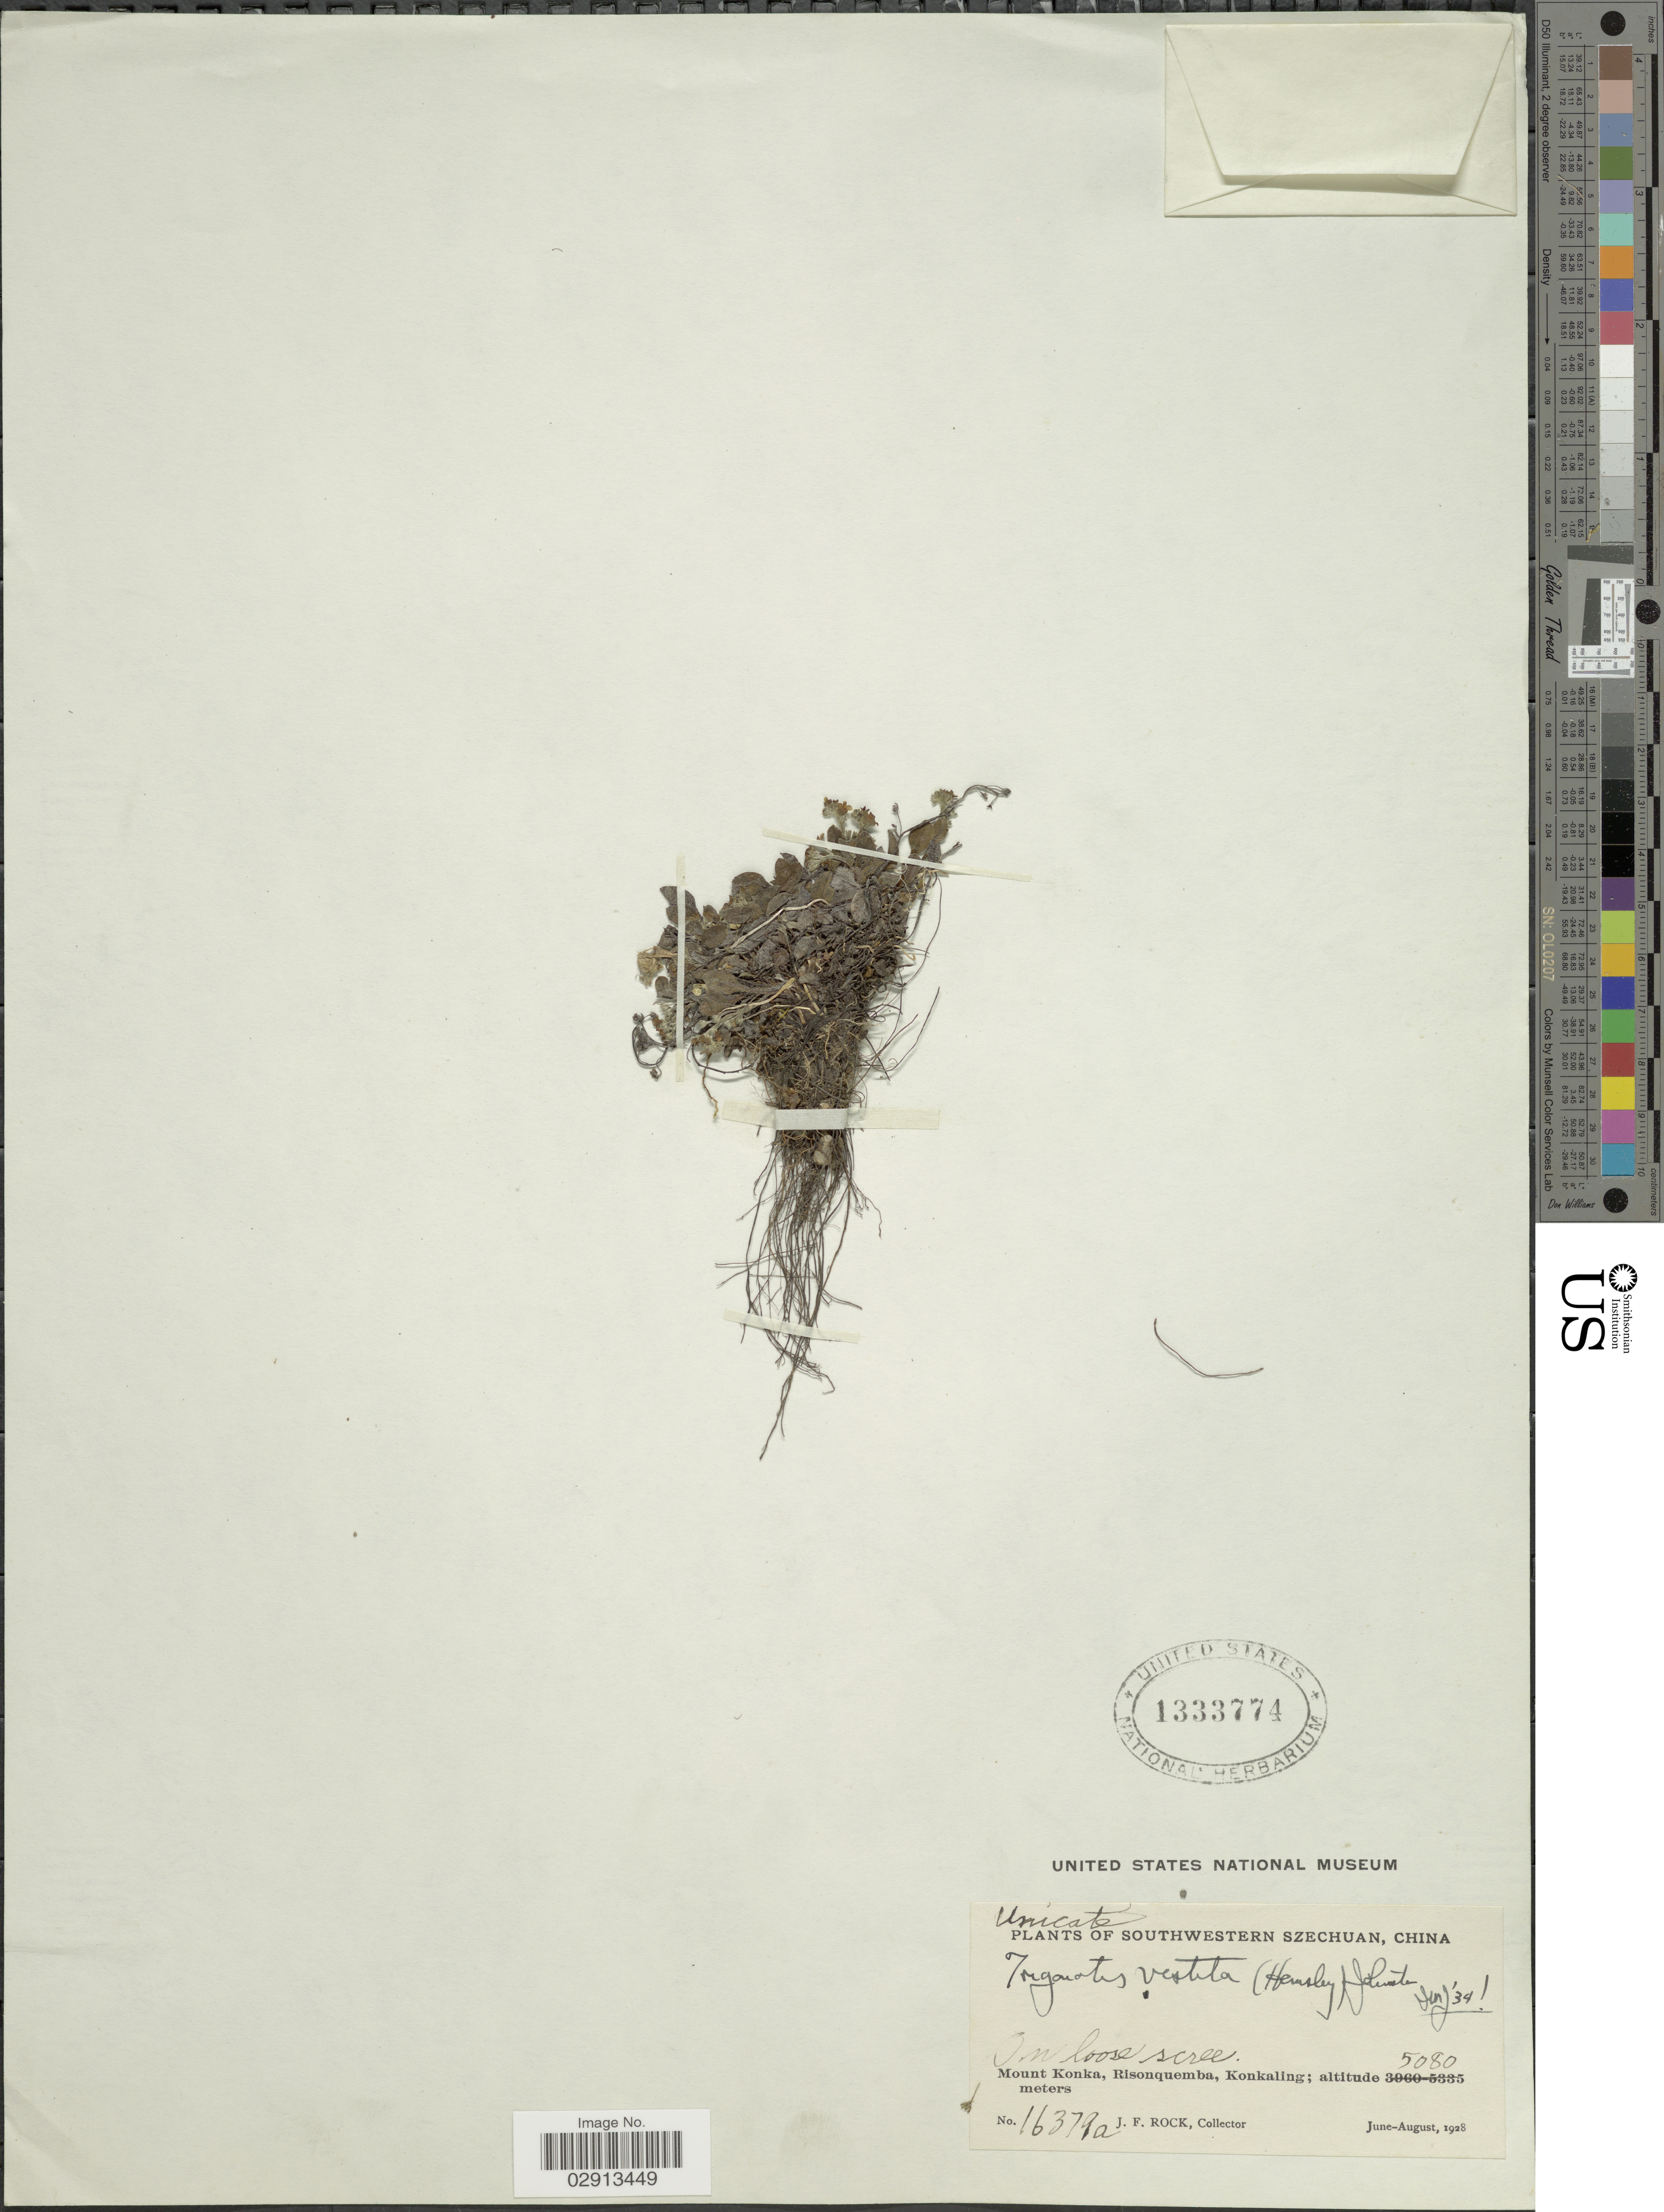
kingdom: Plantae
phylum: Tracheophyta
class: Magnoliopsida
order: Boraginales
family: Boraginaceae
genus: Trigonotis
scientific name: Trigonotis vestita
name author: (Hemsl.) I.M. Johnst.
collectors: J. Rock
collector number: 16379a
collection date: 1928-06/1928-08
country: China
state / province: Sichuan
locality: Southwestern Szechuan. Mount Konka, Risonquemba, Konkaling.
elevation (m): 5080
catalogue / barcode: US 1333774